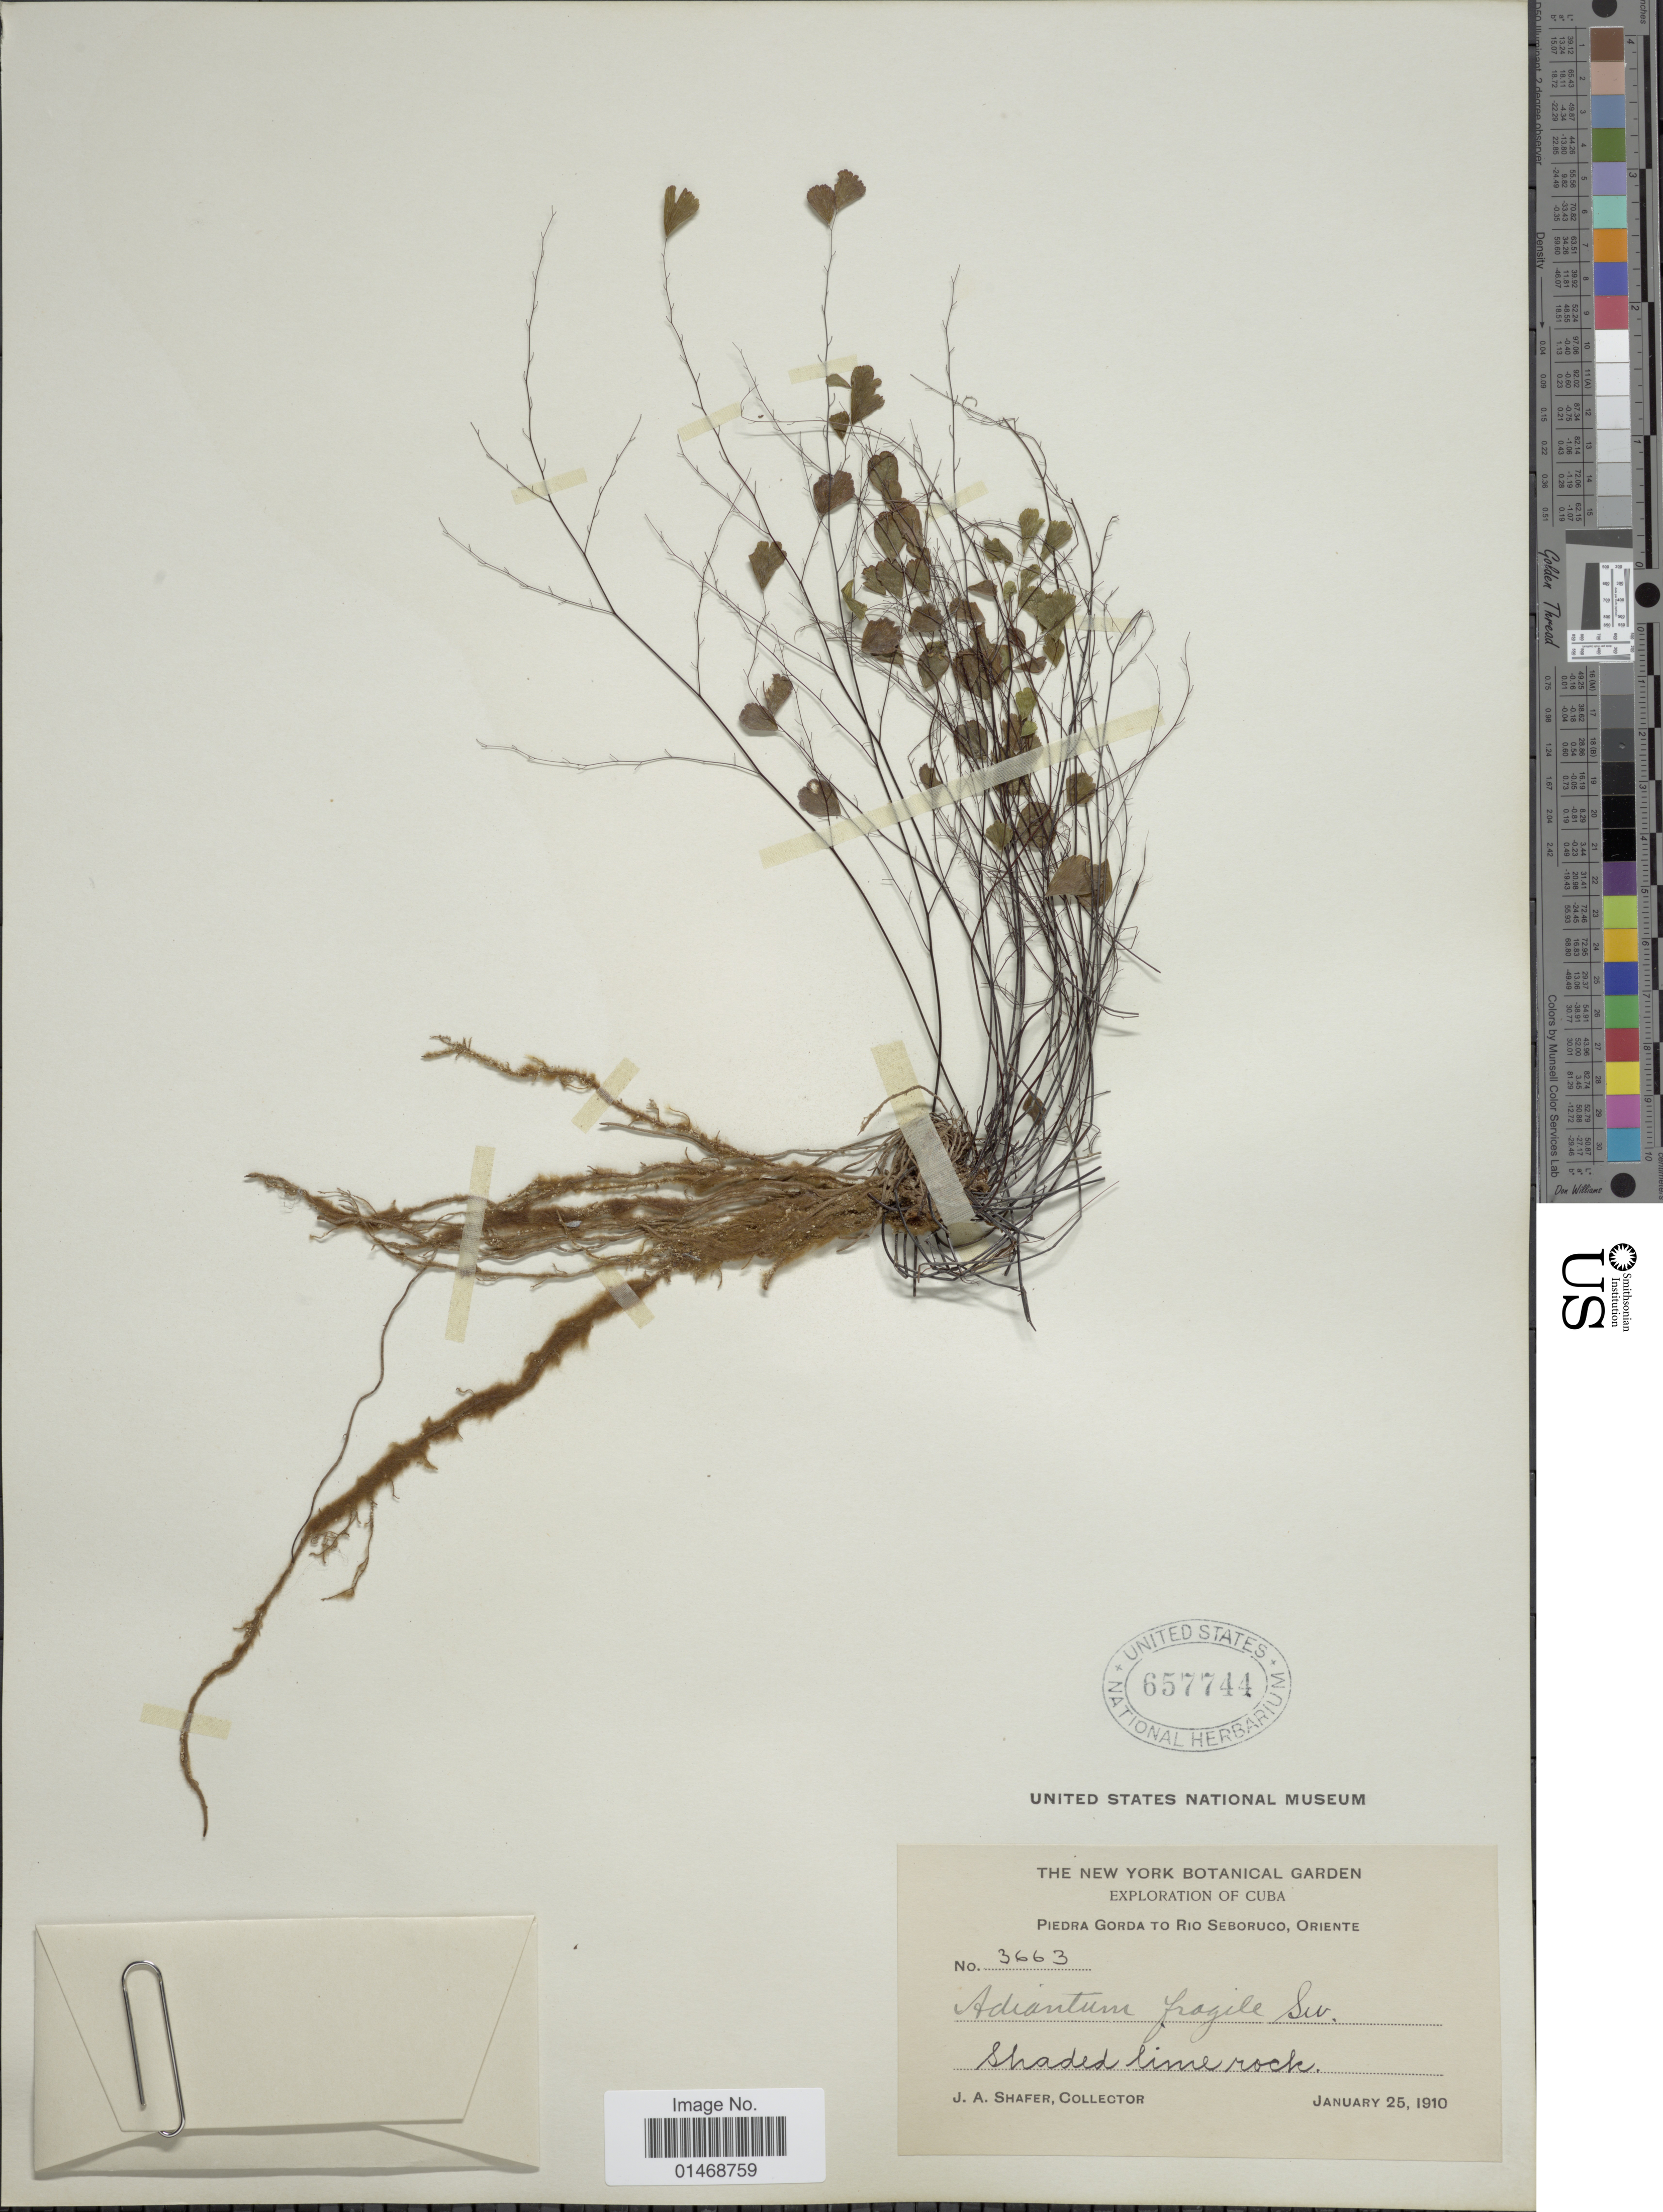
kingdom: Plantae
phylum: Tracheophyta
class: Polypodiopsida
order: Polypodiales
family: Pteridaceae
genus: Adiantum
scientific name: Adiantum fragile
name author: Sw.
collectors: J. A. Shafer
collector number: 3663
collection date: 1910-01-25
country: Cuba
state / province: Oriente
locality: Piedra Gorda to Rio Seboruco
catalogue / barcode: US 657744